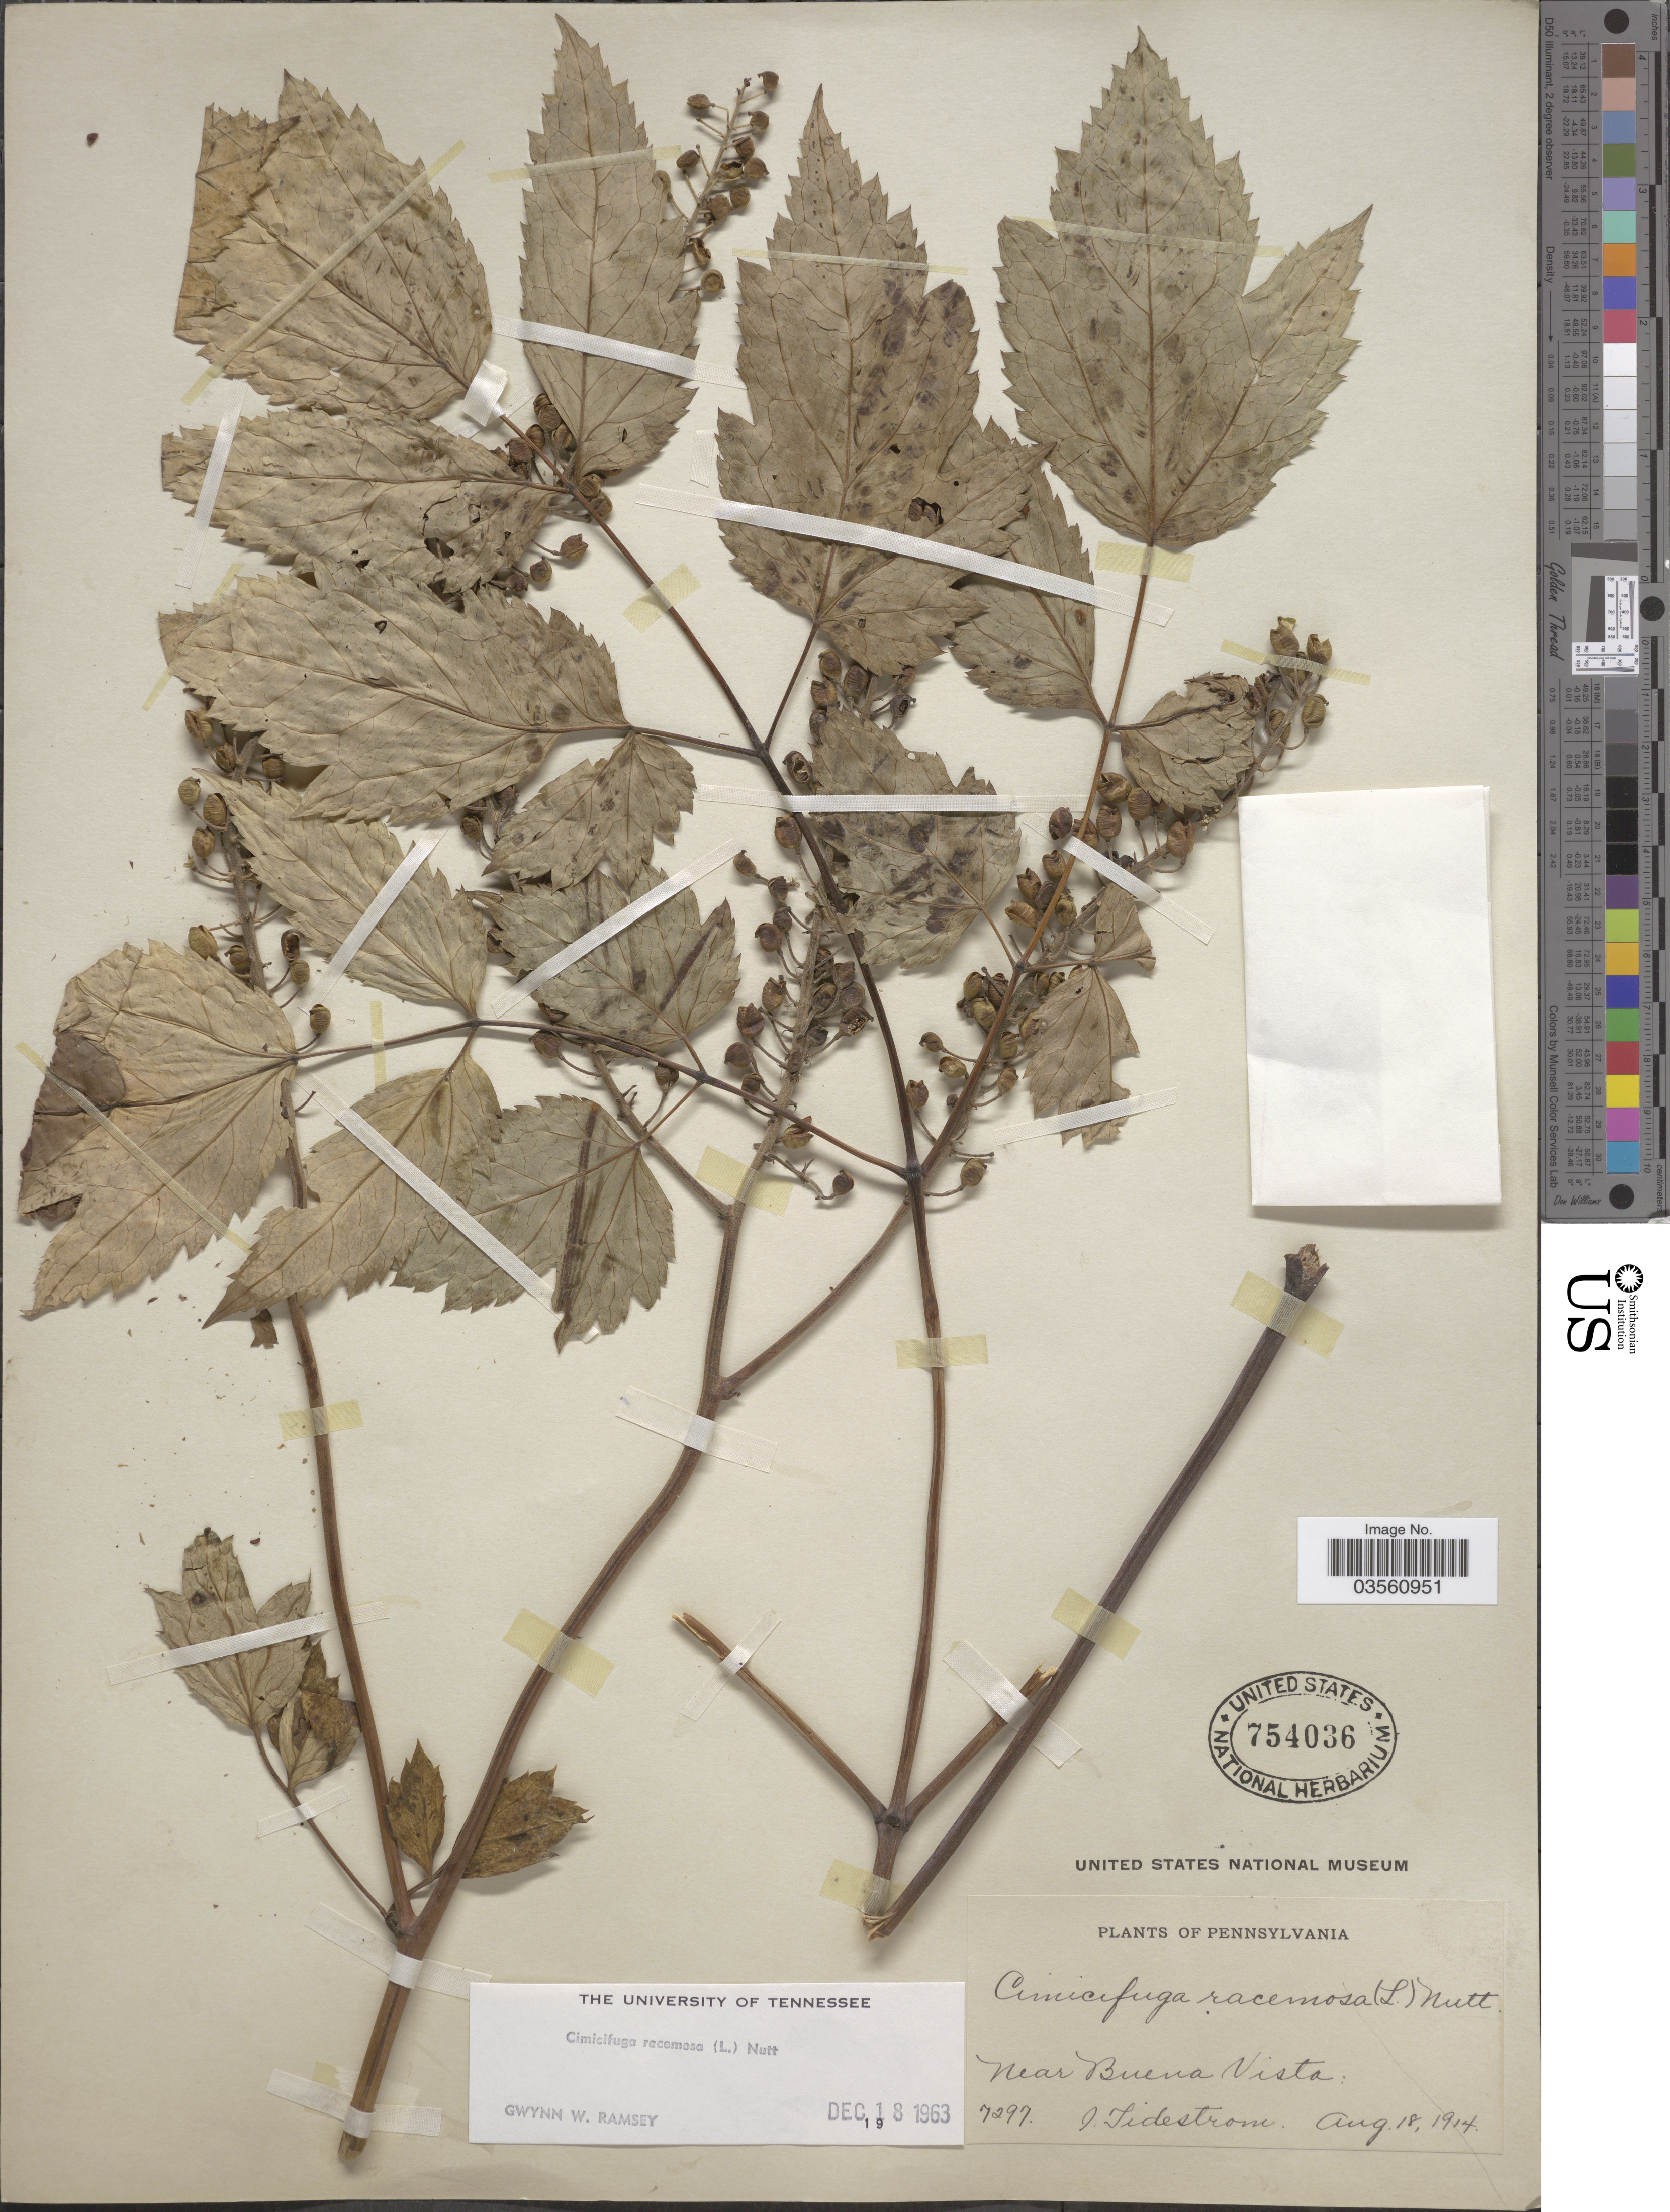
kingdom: Plantae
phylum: Tracheophyta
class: Magnoliopsida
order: Ranunculales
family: Ranunculaceae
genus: Actaea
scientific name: Actaea racemosa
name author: L.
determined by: Strong, M. T., (US), Smithsonian Institution - National Museum of Natural History (UNITED STATES)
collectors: I. F. Tidestrom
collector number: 7297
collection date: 1914-08-18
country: United States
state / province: Pennsylvania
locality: Near Buena Vista.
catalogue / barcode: US 754036